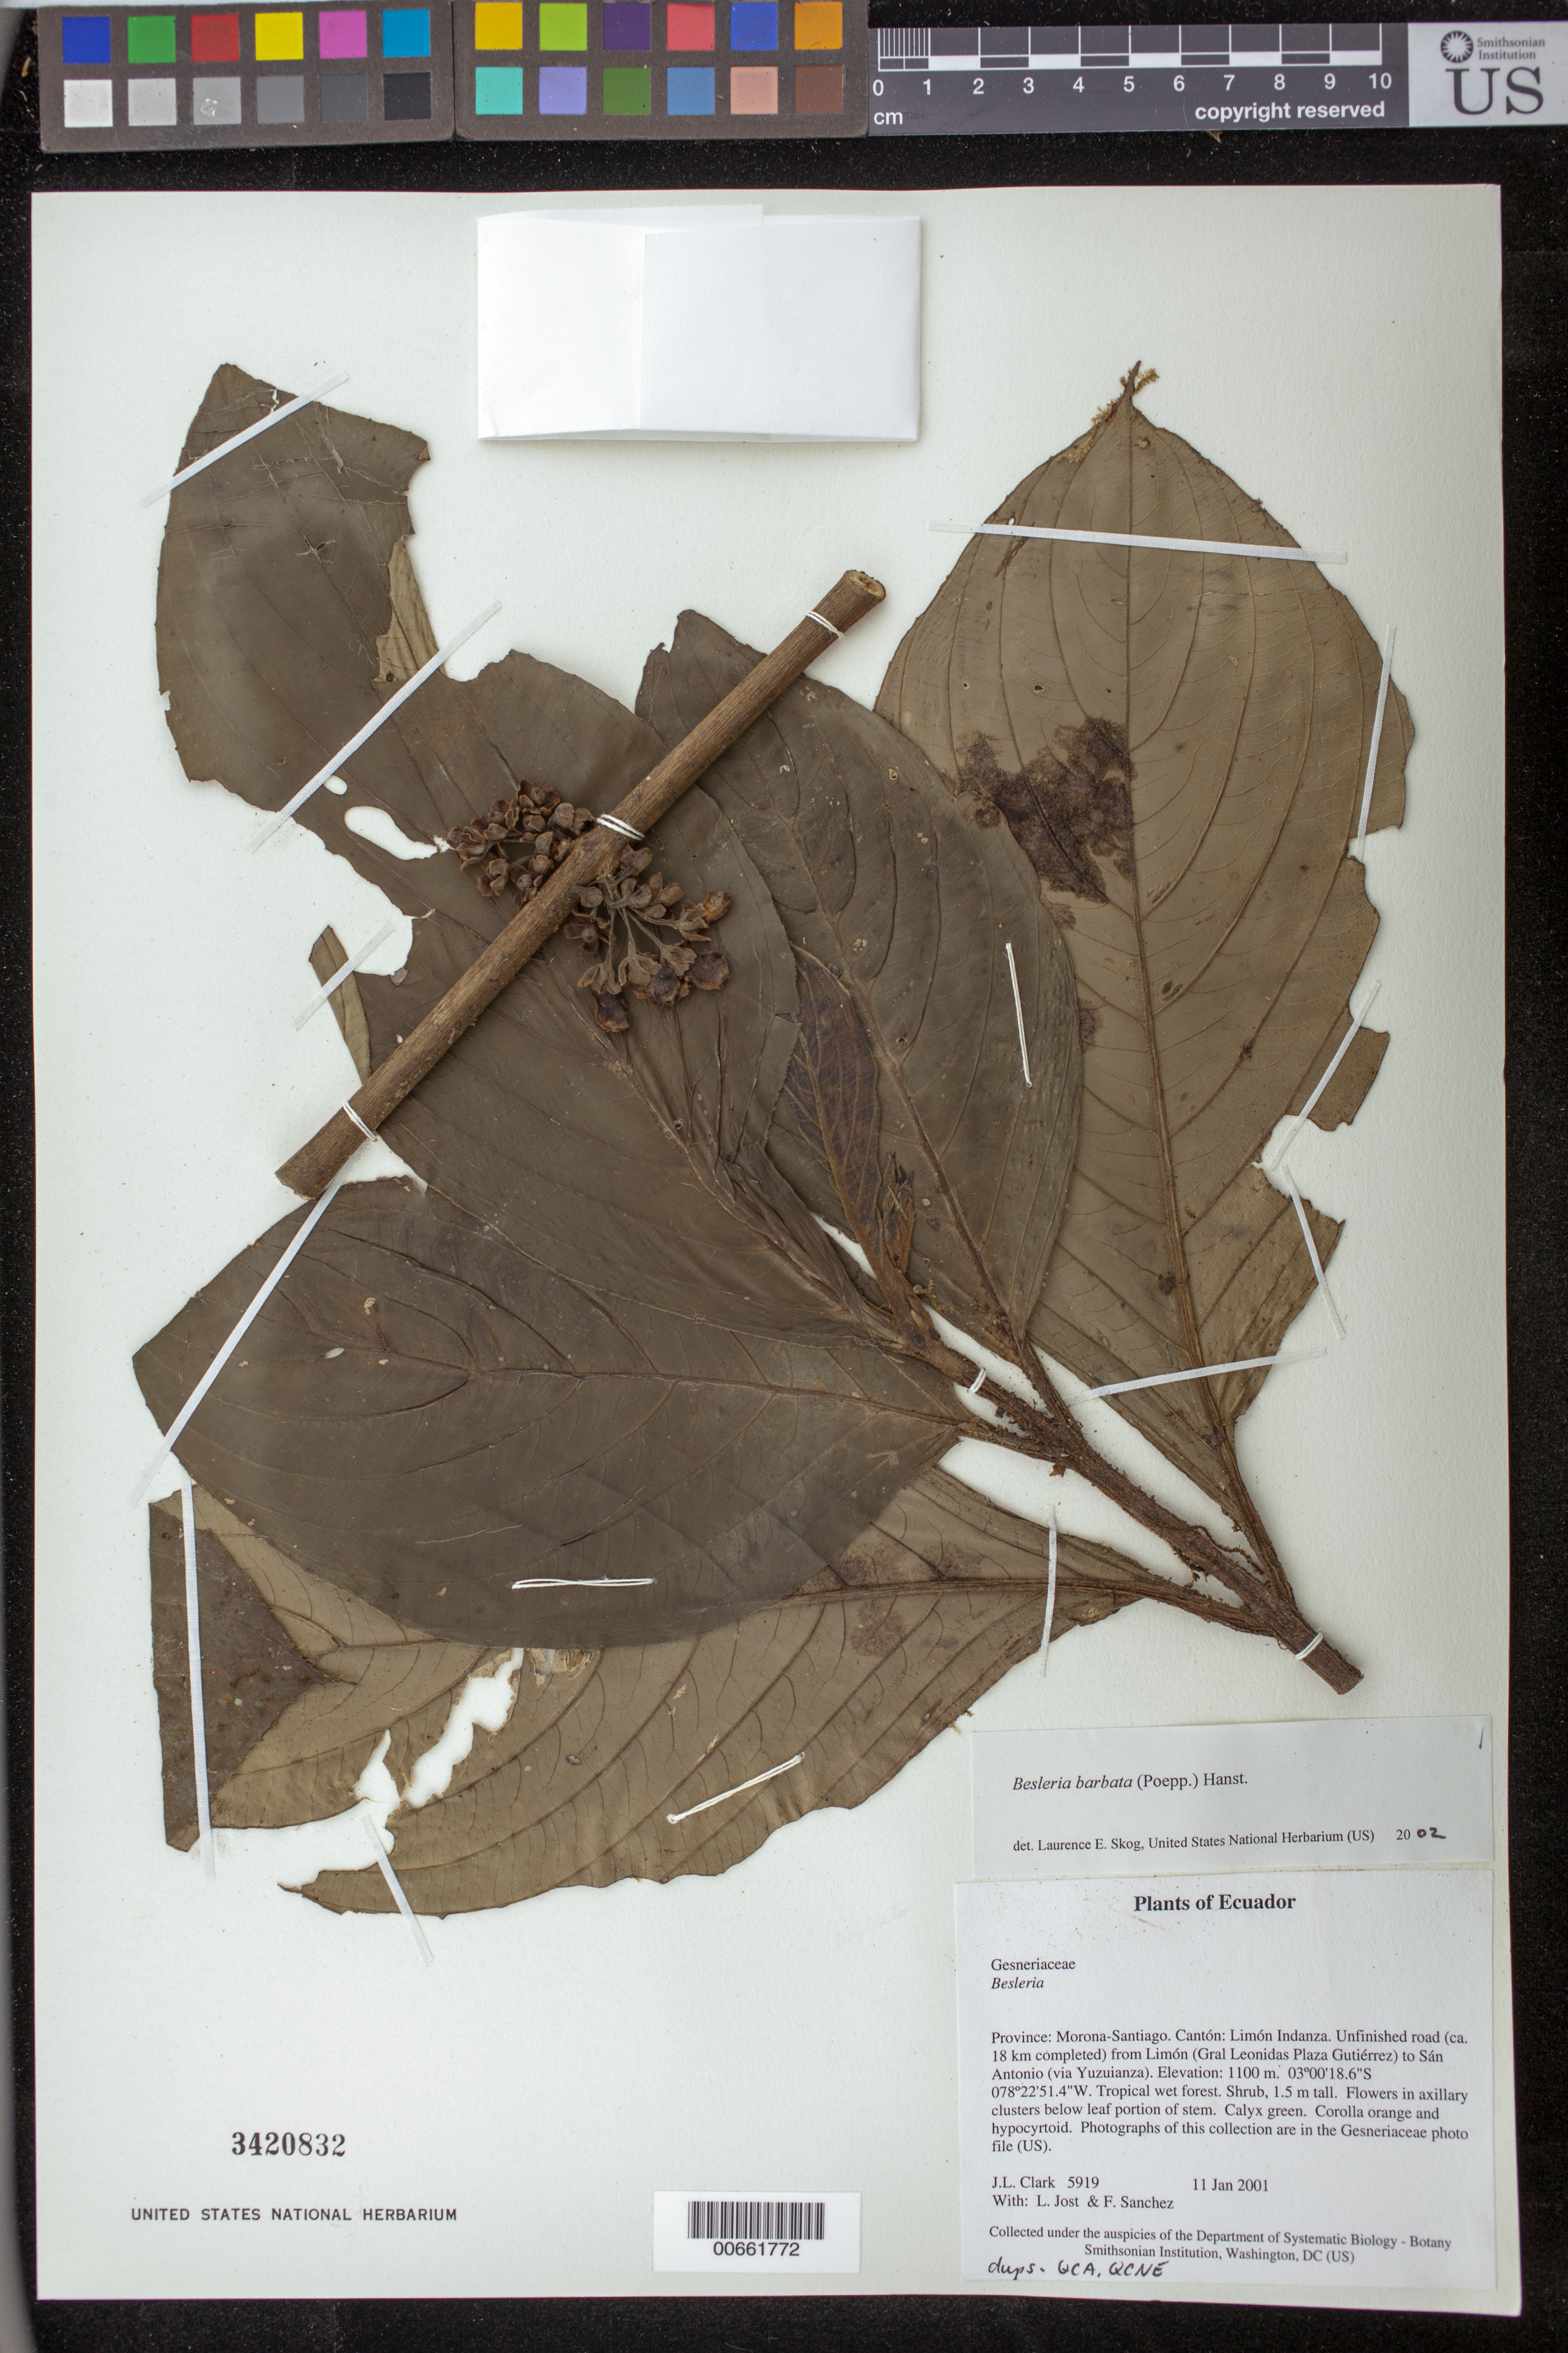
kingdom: Plantae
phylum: Tracheophyta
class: Magnoliopsida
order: Lamiales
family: Gesneriaceae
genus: Besleria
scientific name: Besleria barbata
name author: (Poepp.) Hanst.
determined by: Skog, Laurence E.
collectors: J. L. Clark, L. Jost & F. Sanchez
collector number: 5919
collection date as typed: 11 Jan 2001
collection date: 2001-01-11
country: Ecuador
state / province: Morona-Santiago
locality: Cantón: Limón Indanza. Unfinished road (ca. 18 km completed) from Limón (Gral Leonidas Plaza Gutiérrez) to Sán Antonio (via Yuzuianza)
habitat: Tropical wet forest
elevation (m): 1100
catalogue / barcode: US 3420832